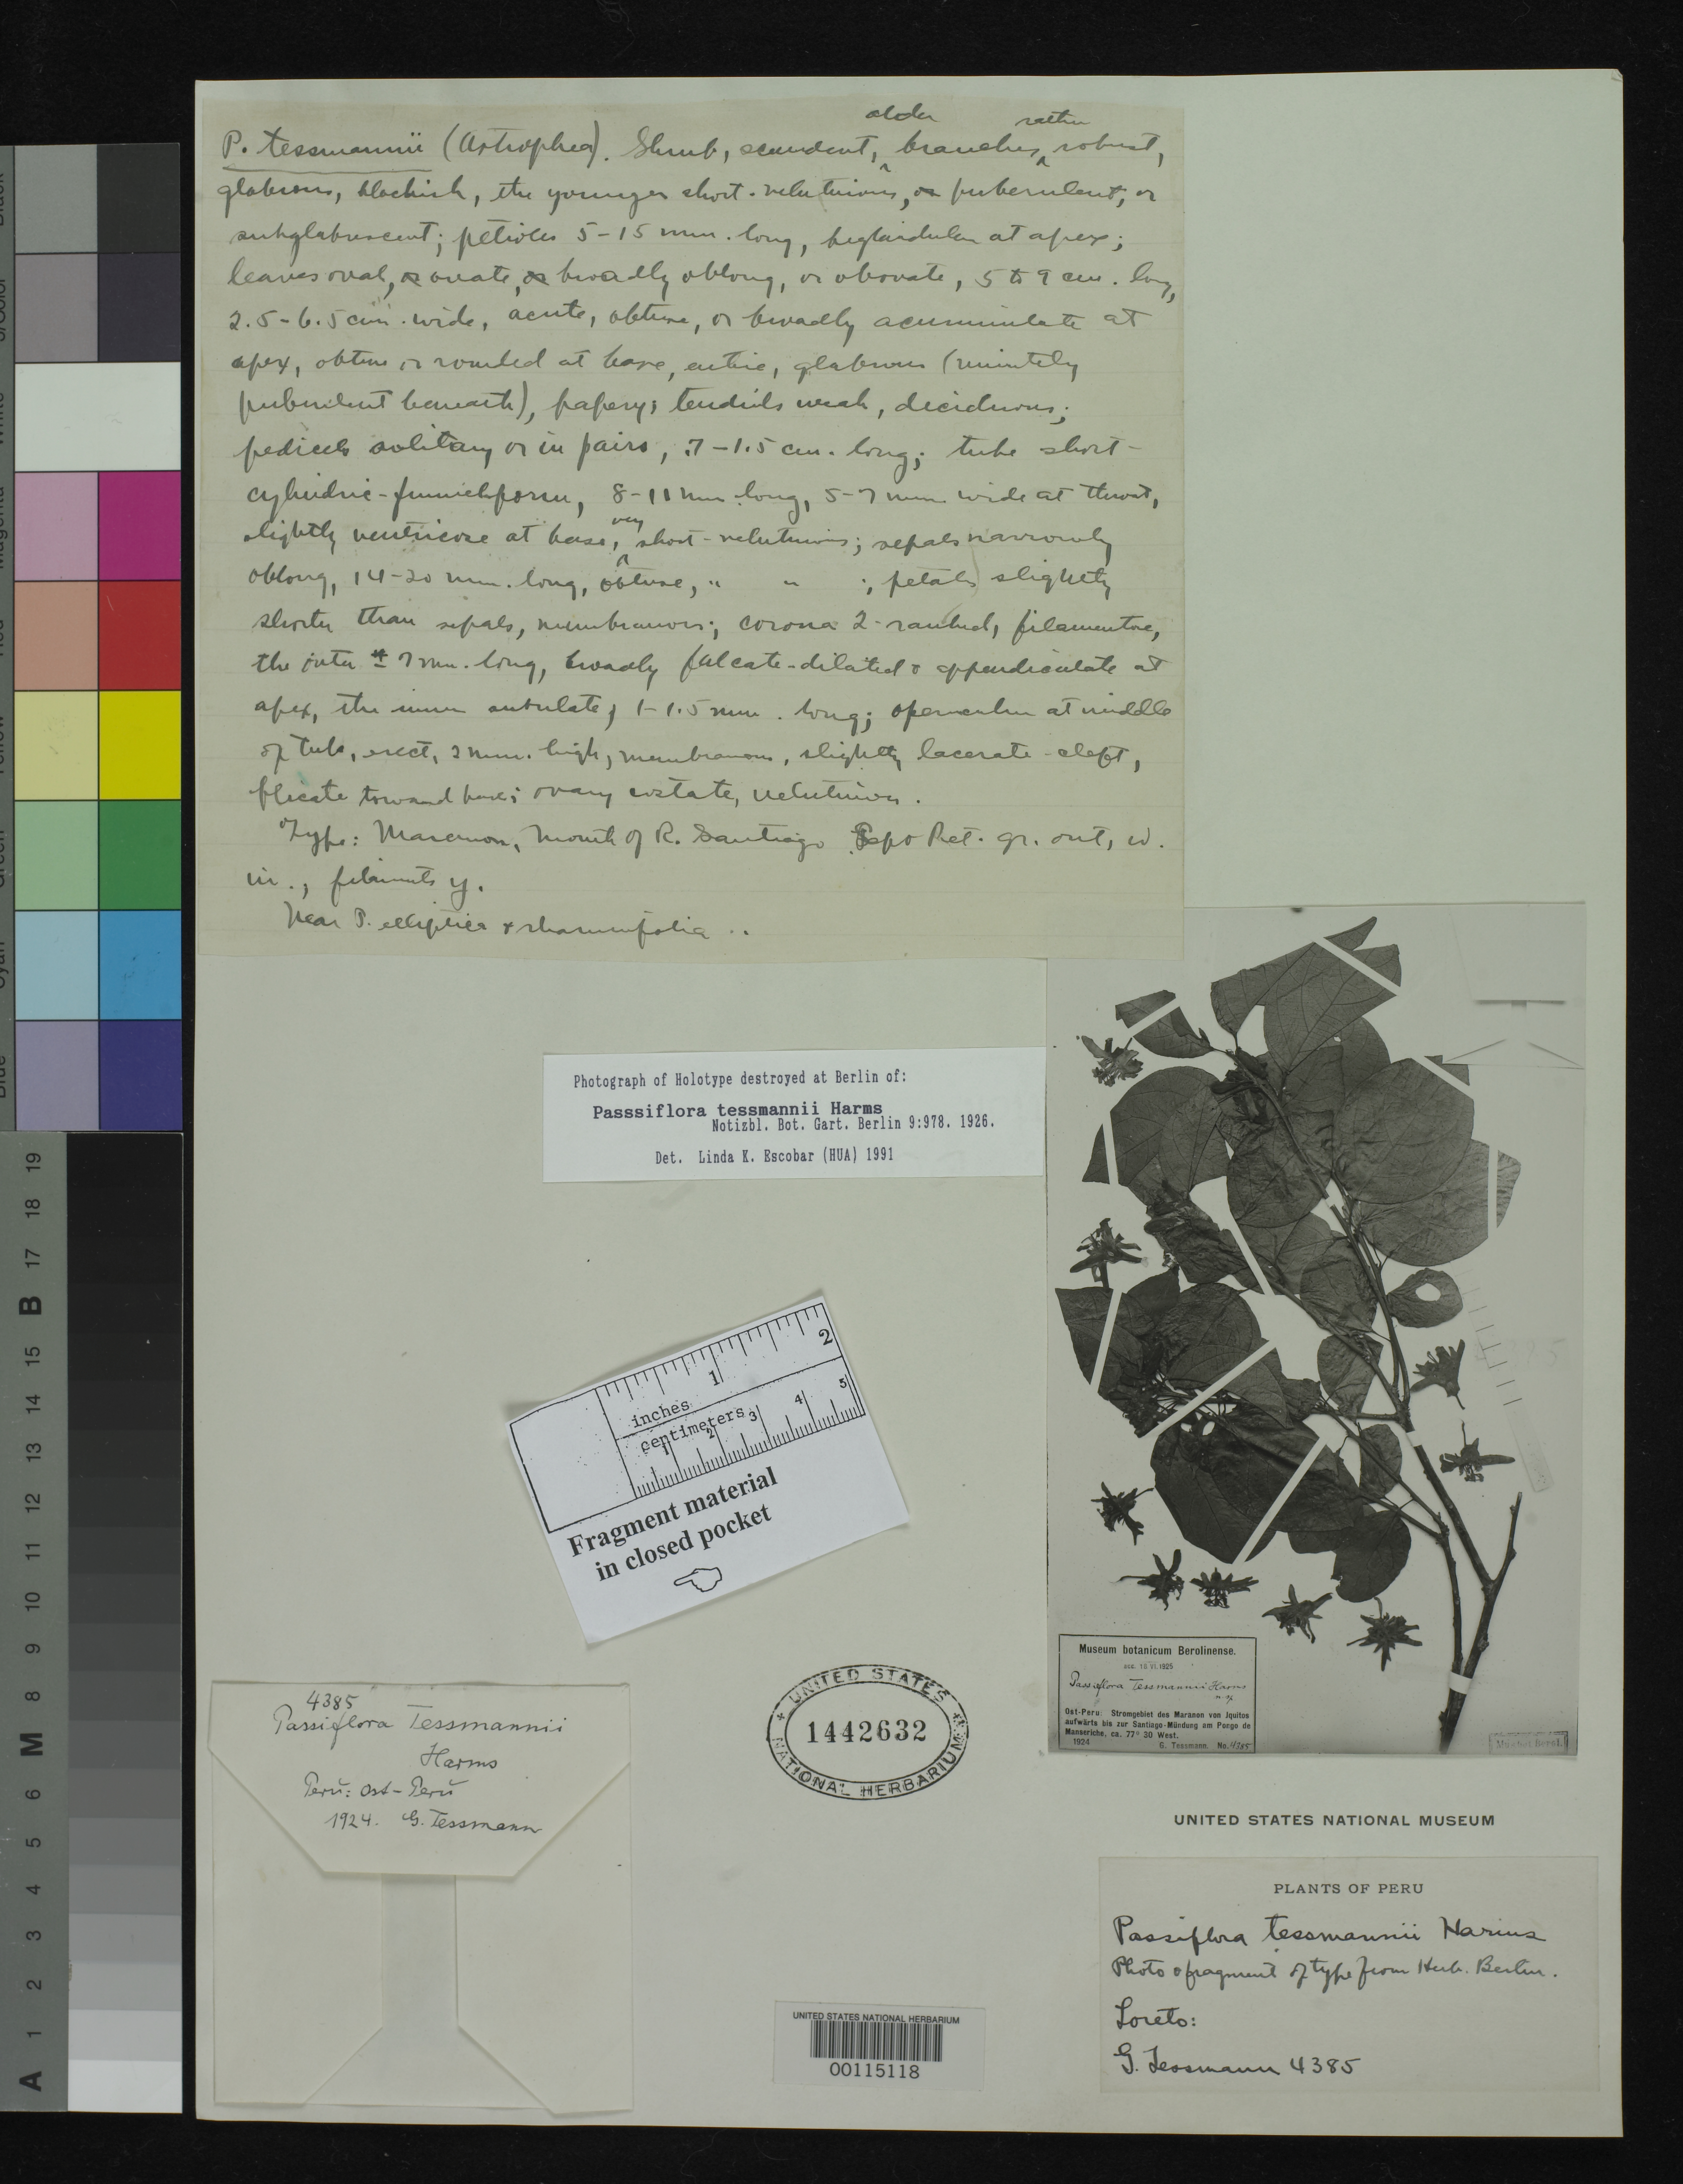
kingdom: Plantae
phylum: Tracheophyta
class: Magnoliopsida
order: Malpighiales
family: Passifloraceae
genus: Passiflora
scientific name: Passiflora tessmannii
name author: Harms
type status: Type Fragment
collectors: G. Tessmann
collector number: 4385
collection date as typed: Oct 1924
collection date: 1924-10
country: Peru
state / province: Loreto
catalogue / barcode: US 1442632